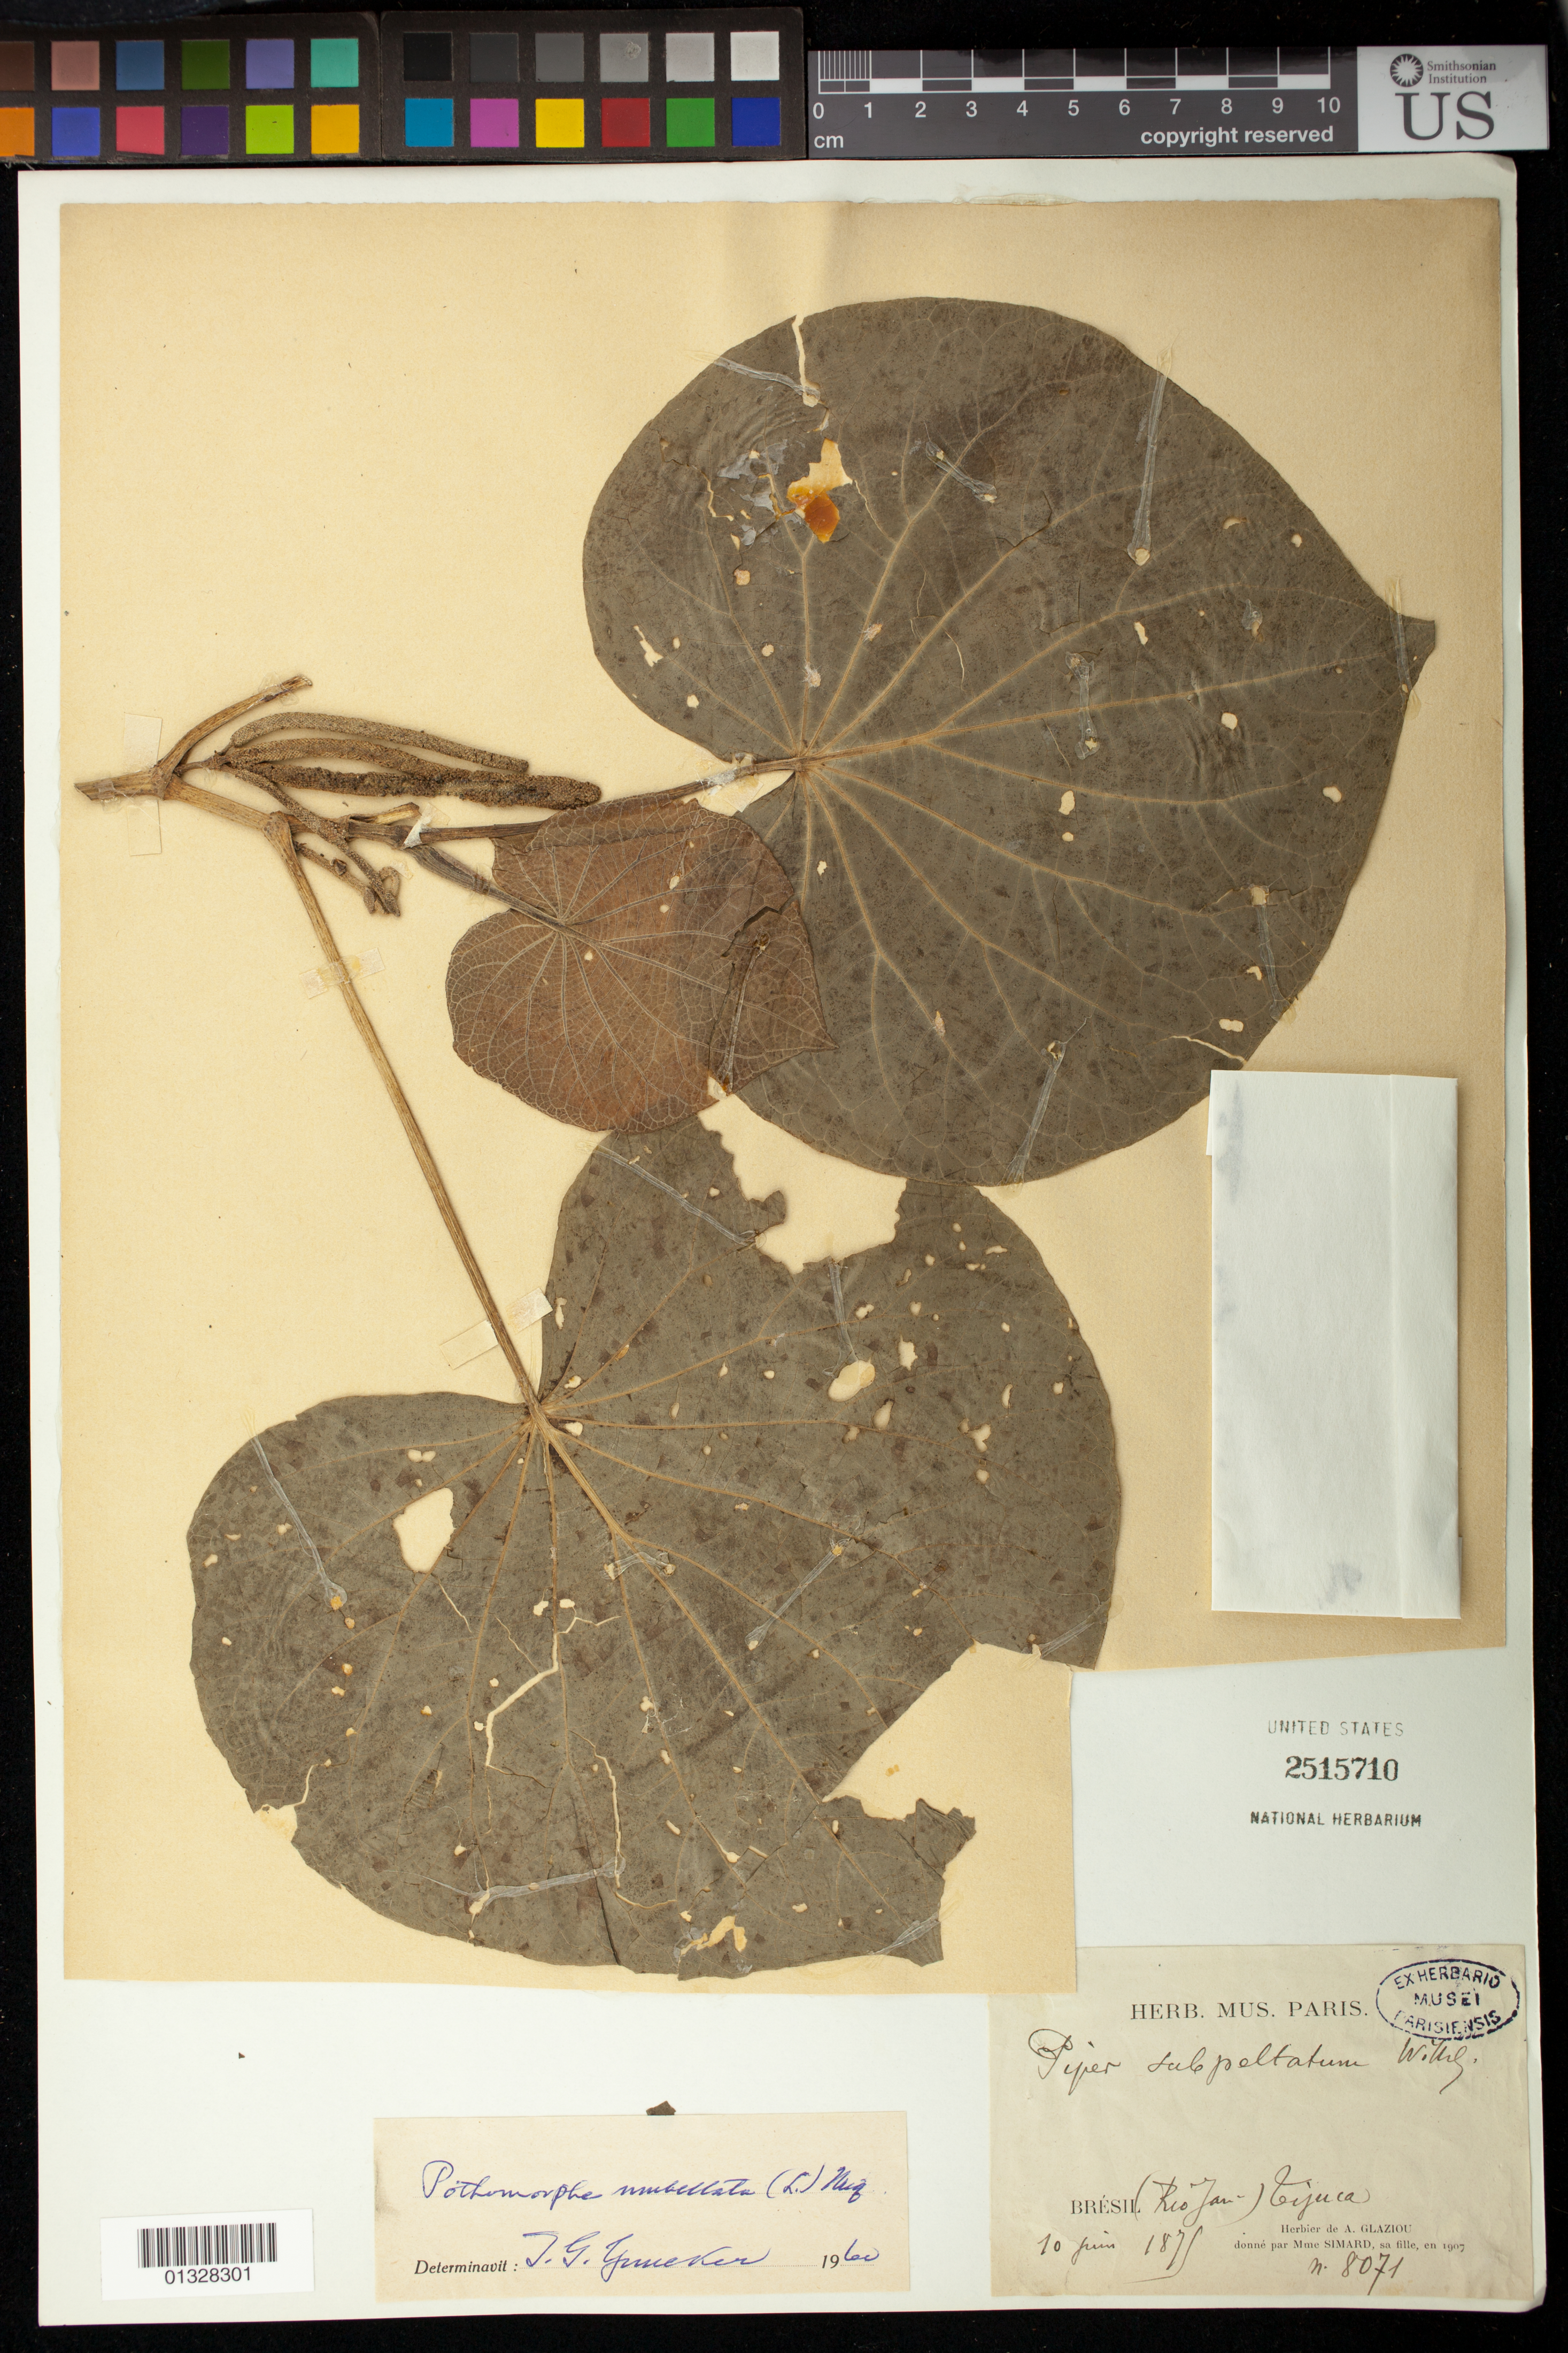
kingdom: Plantae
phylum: Tracheophyta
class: Magnoliopsida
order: Piperales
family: Piperaceae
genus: Piper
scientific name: Piper umbellatum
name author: L.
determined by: Strong, M. T., (US), Smithsonian Institution - National Museum of Natural History (UNITED STATES)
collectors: A. F. M. Glaziou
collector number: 8071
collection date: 1875-06-10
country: Brazil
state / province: Rio de Janeiro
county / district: Rio de Janeiro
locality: Brésil (Rio Jan) Tijuca.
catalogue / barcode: US 2515710